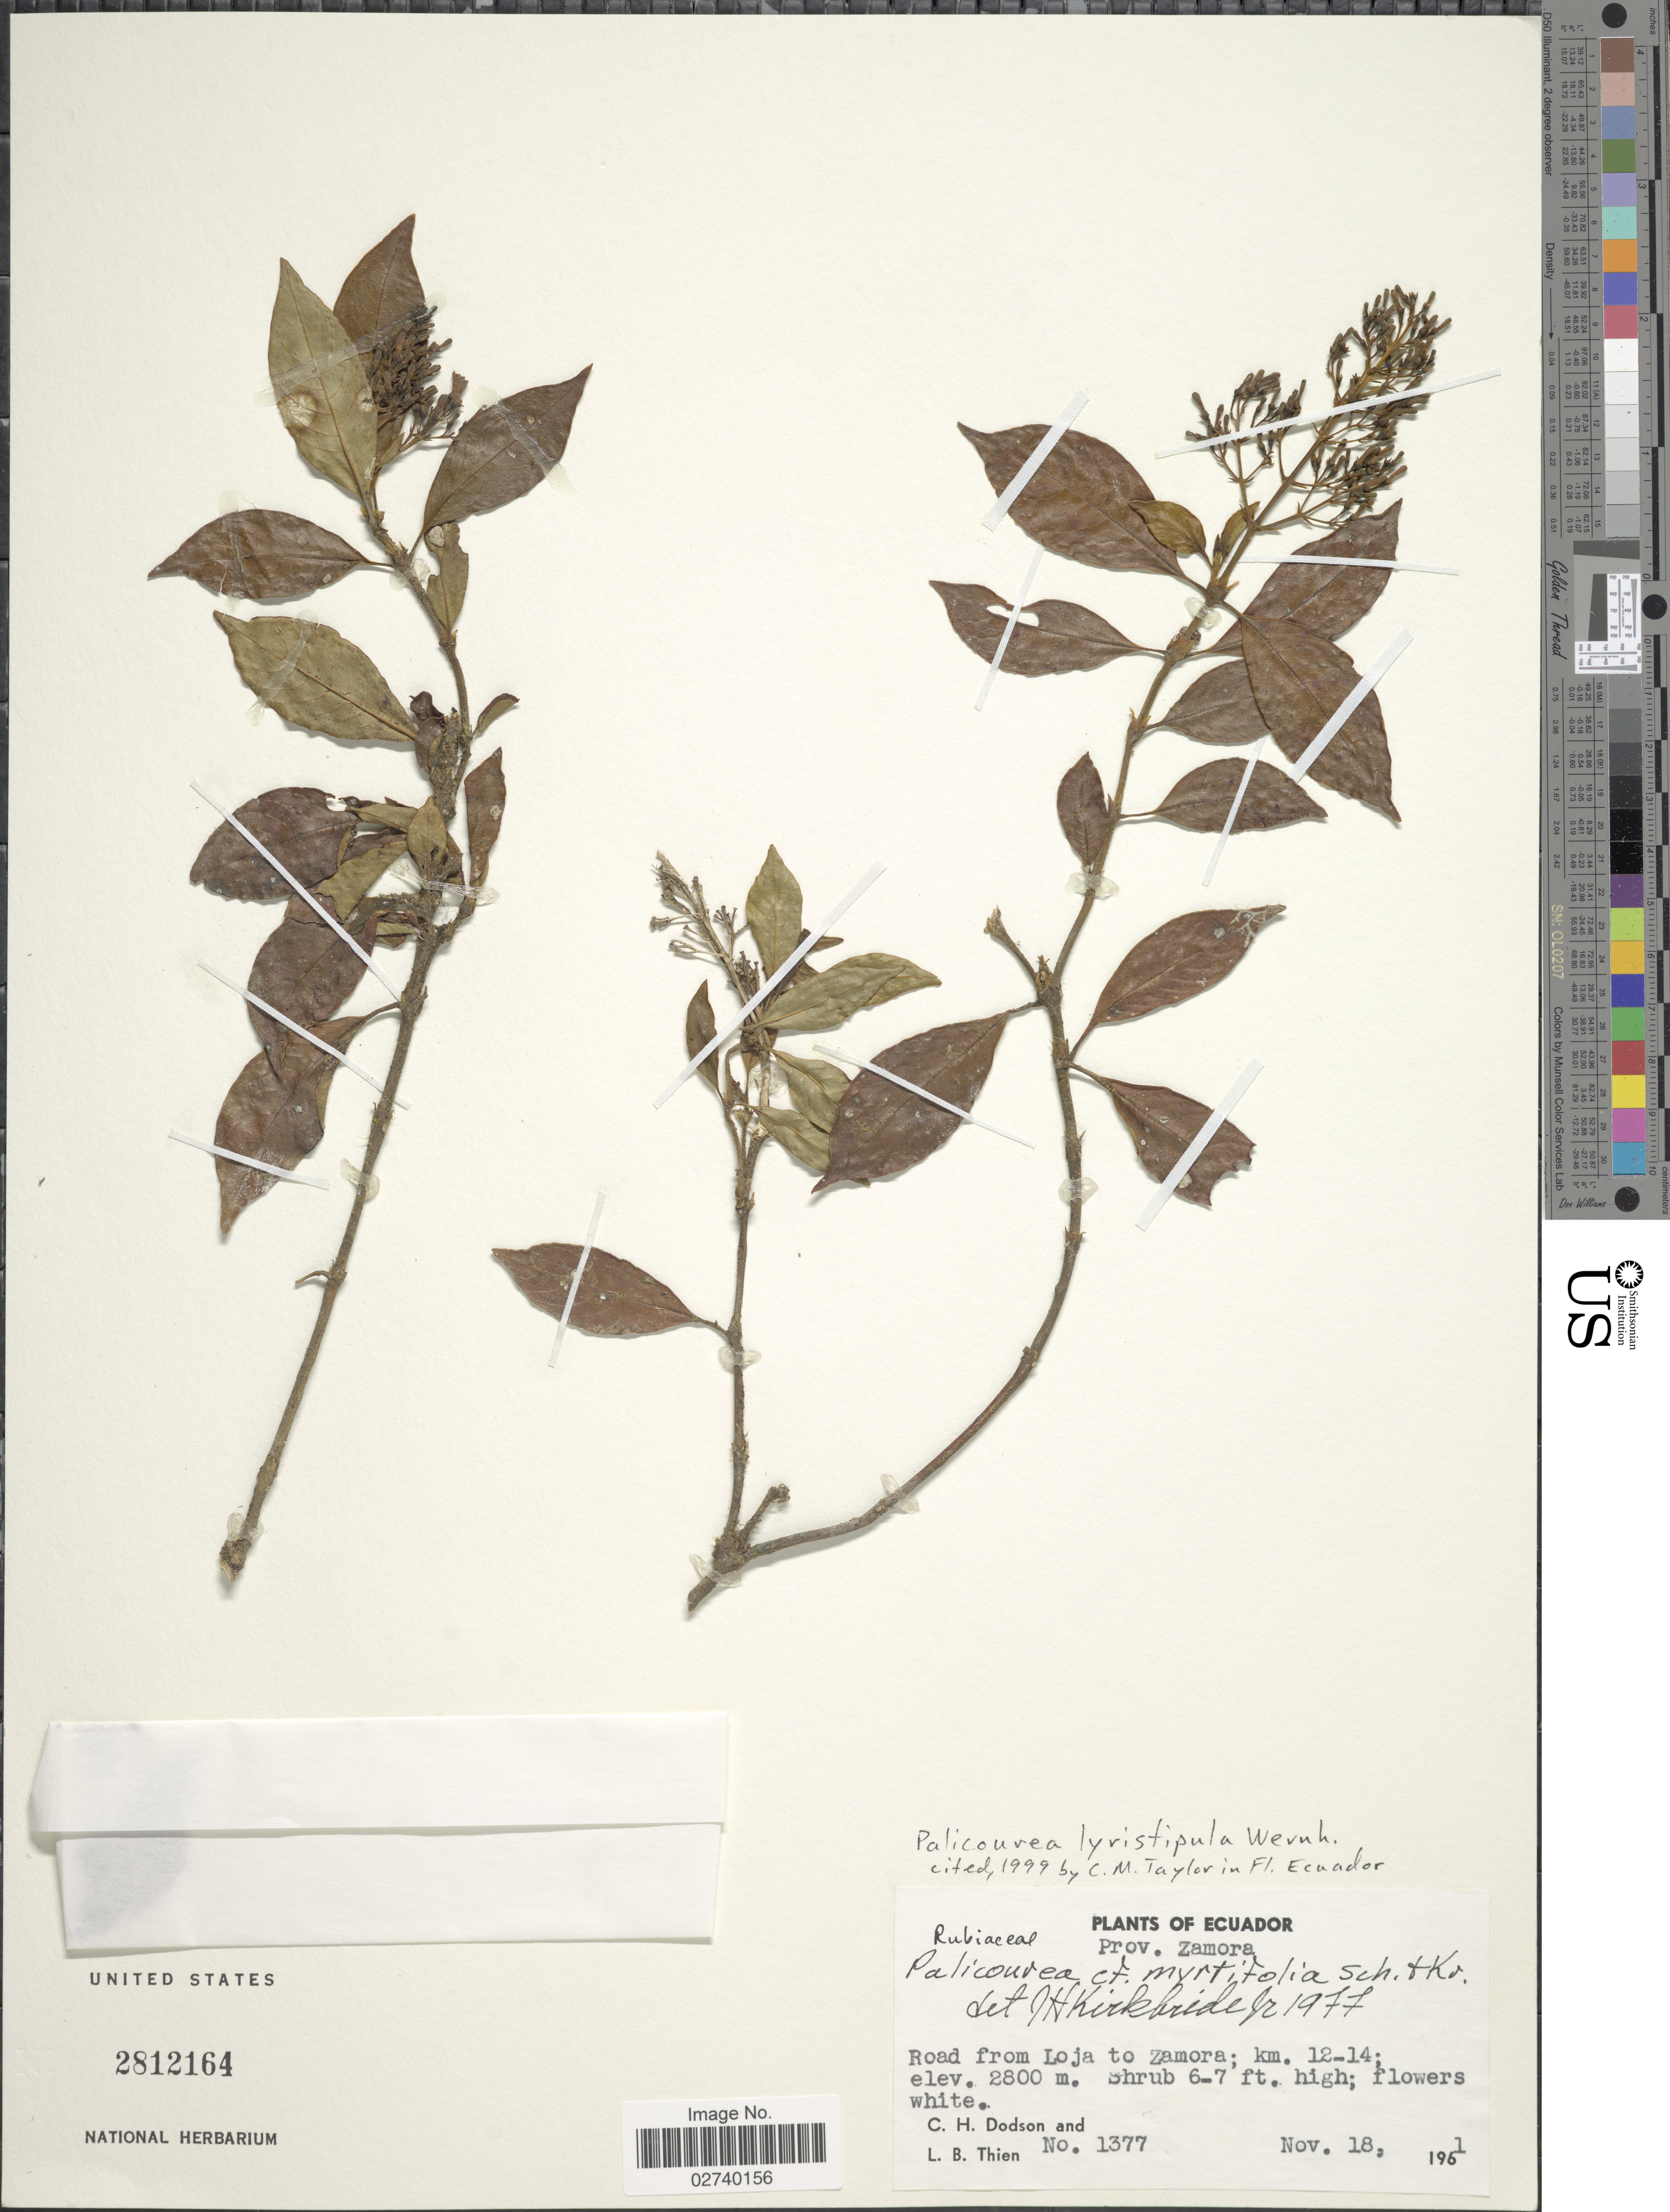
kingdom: Plantae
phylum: Tracheophyta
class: Magnoliopsida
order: Gentianales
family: Rubiaceae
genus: Palicourea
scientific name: Palicourea lyristipula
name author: Wernham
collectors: C. H. Dodson & L. Thien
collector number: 1377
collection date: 1961-11-18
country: Ecuador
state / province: Zamora-Chinchipe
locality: Prov. Zamora, road from Loja to Zamora; km. 12-14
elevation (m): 2800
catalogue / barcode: US 2812164